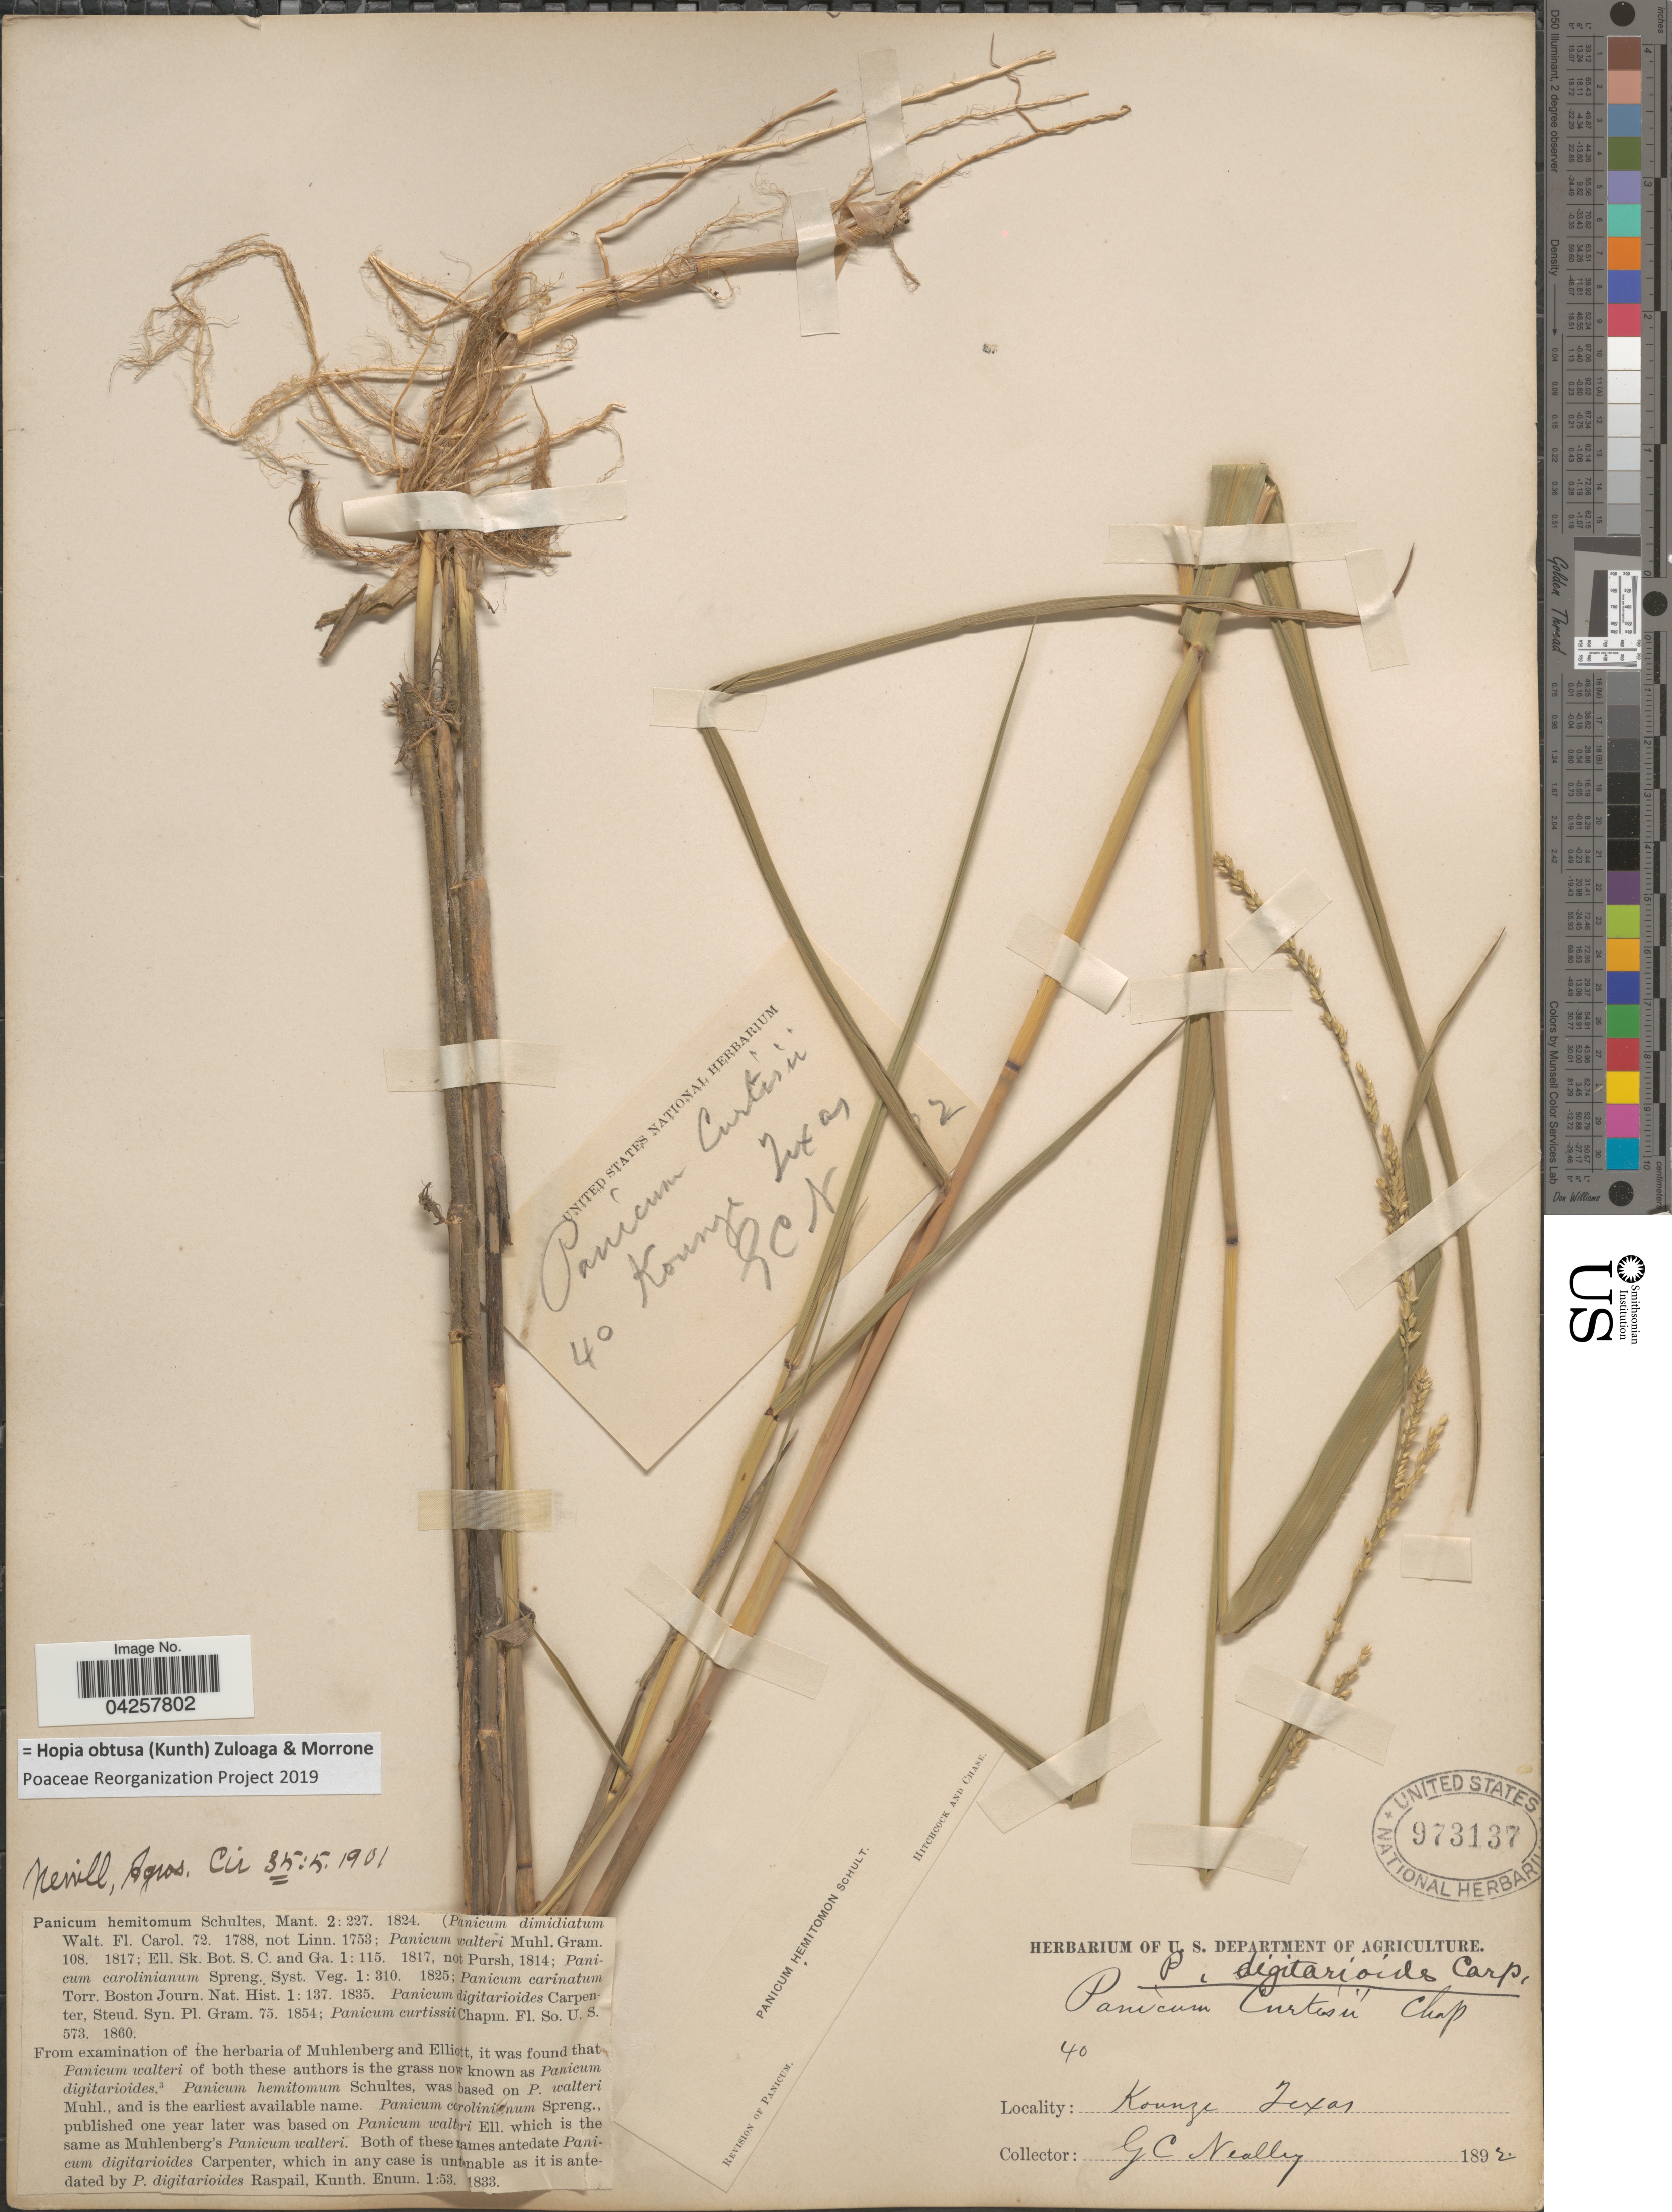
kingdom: Plantae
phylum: Tracheophyta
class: Liliopsida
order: Poales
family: Poaceae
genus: Hopia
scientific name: Hopia obtusa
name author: (Kunth) Zuloaga & Morrone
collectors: G. C. Nealley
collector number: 40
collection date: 1892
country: United States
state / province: Texas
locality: Kounze.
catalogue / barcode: US 973137